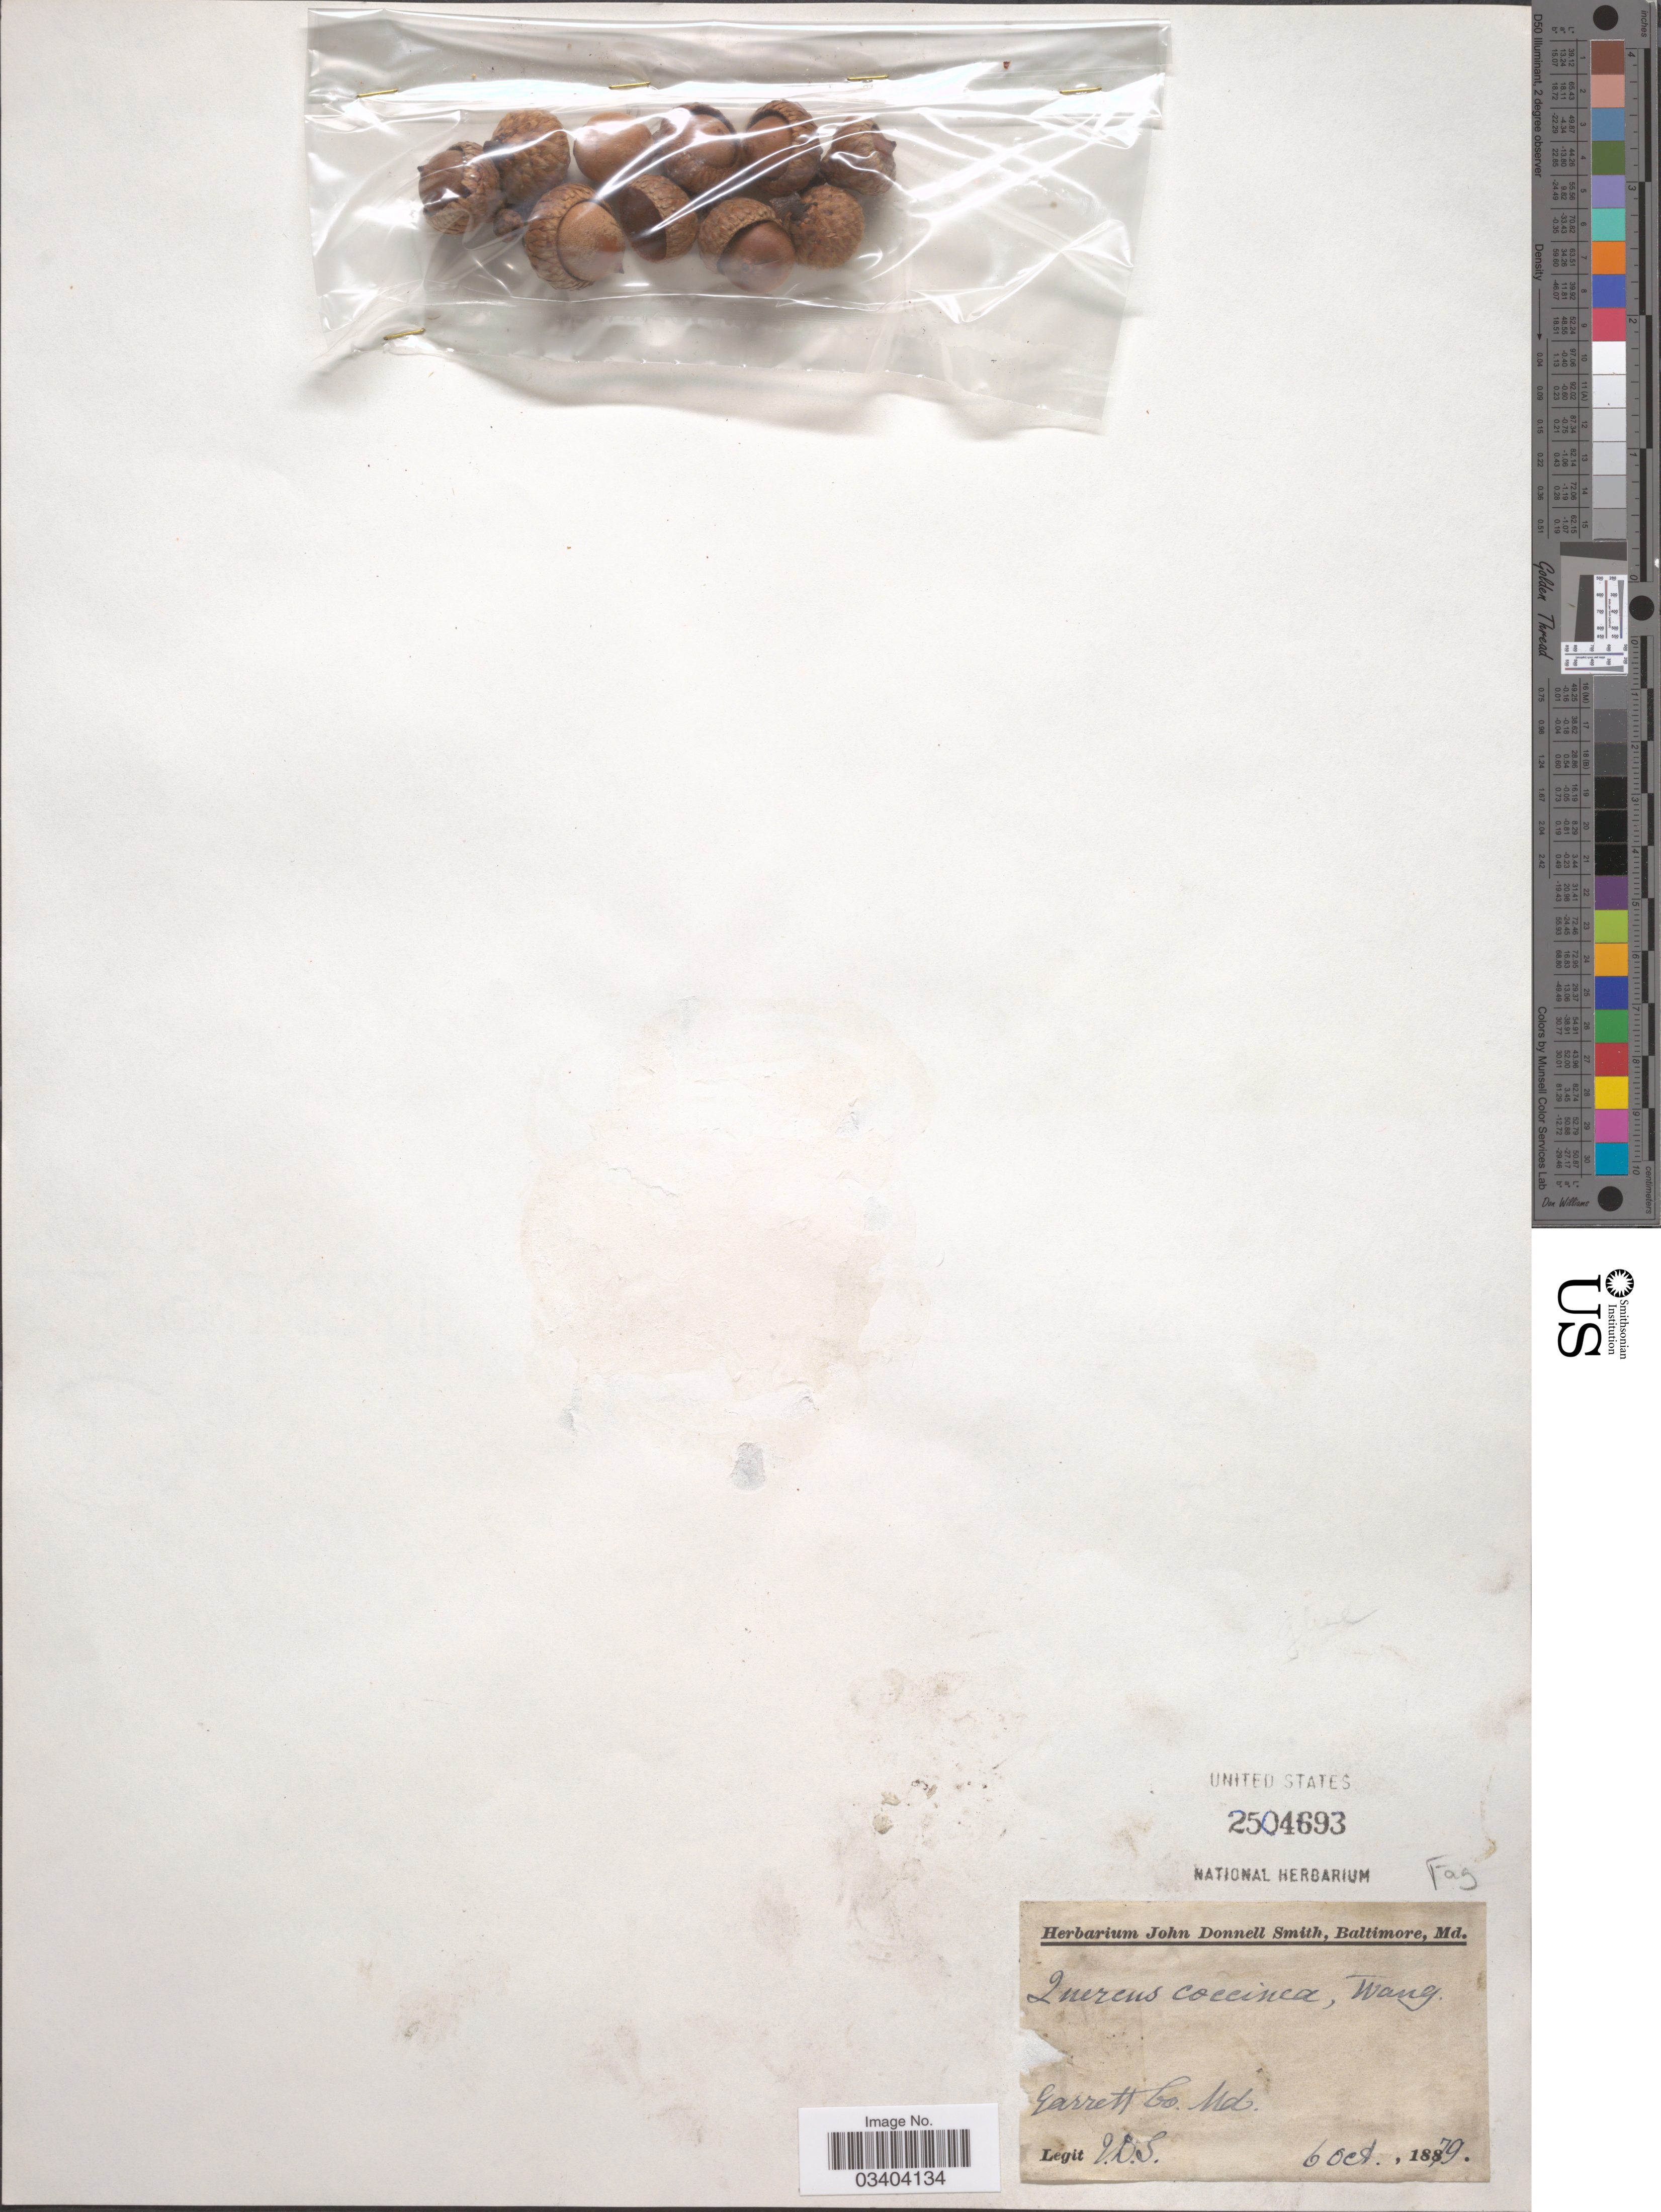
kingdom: Plantae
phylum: Tracheophyta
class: Magnoliopsida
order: Fagales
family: Fagaceae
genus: Quercus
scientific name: Quercus coccinea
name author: Münchh.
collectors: J. Donnell Smith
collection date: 1879-10-06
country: United States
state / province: Maryland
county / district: Garrett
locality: Garrett Co.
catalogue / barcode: US 2504693